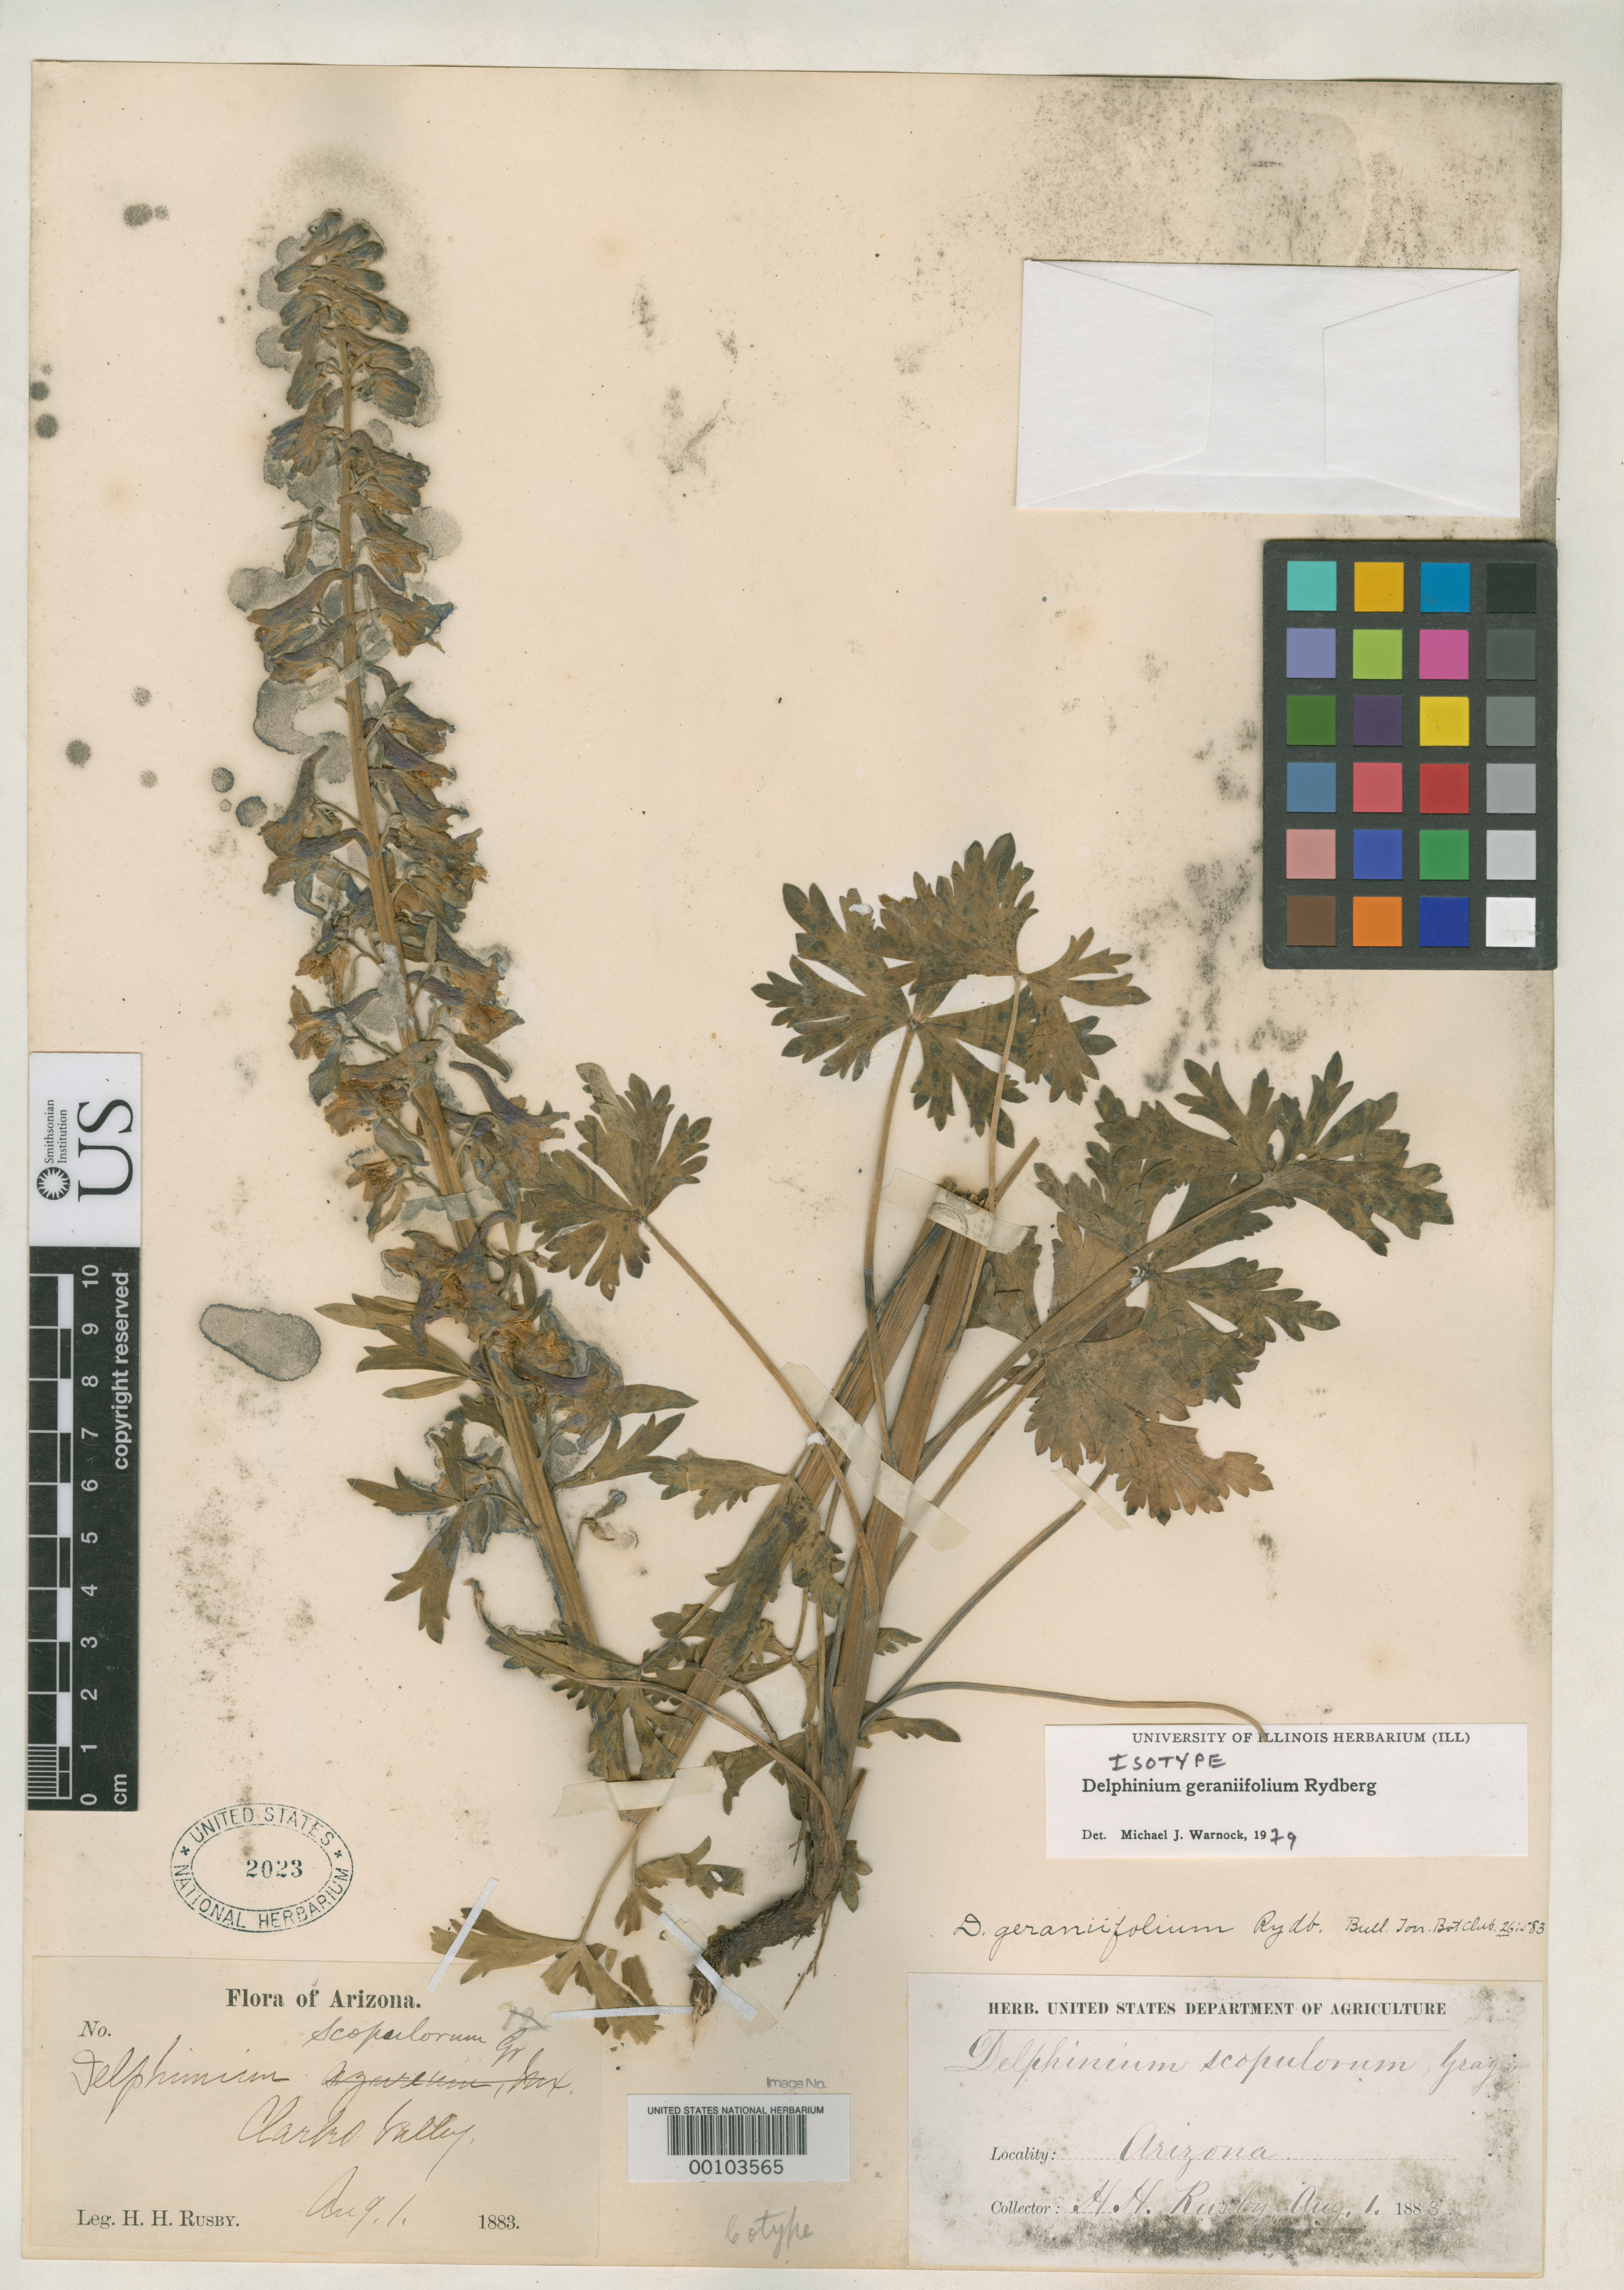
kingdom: Plantae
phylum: Tracheophyta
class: Magnoliopsida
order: Ranunculales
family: Ranunculaceae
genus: Delphinium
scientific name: Delphinium geraniifolium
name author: Rydb.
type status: Isotype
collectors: H. H. Rusby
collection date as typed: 01 Aug 1883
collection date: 1883-08-01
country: United States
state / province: Arizona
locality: Charles Valley.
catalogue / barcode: US 2023